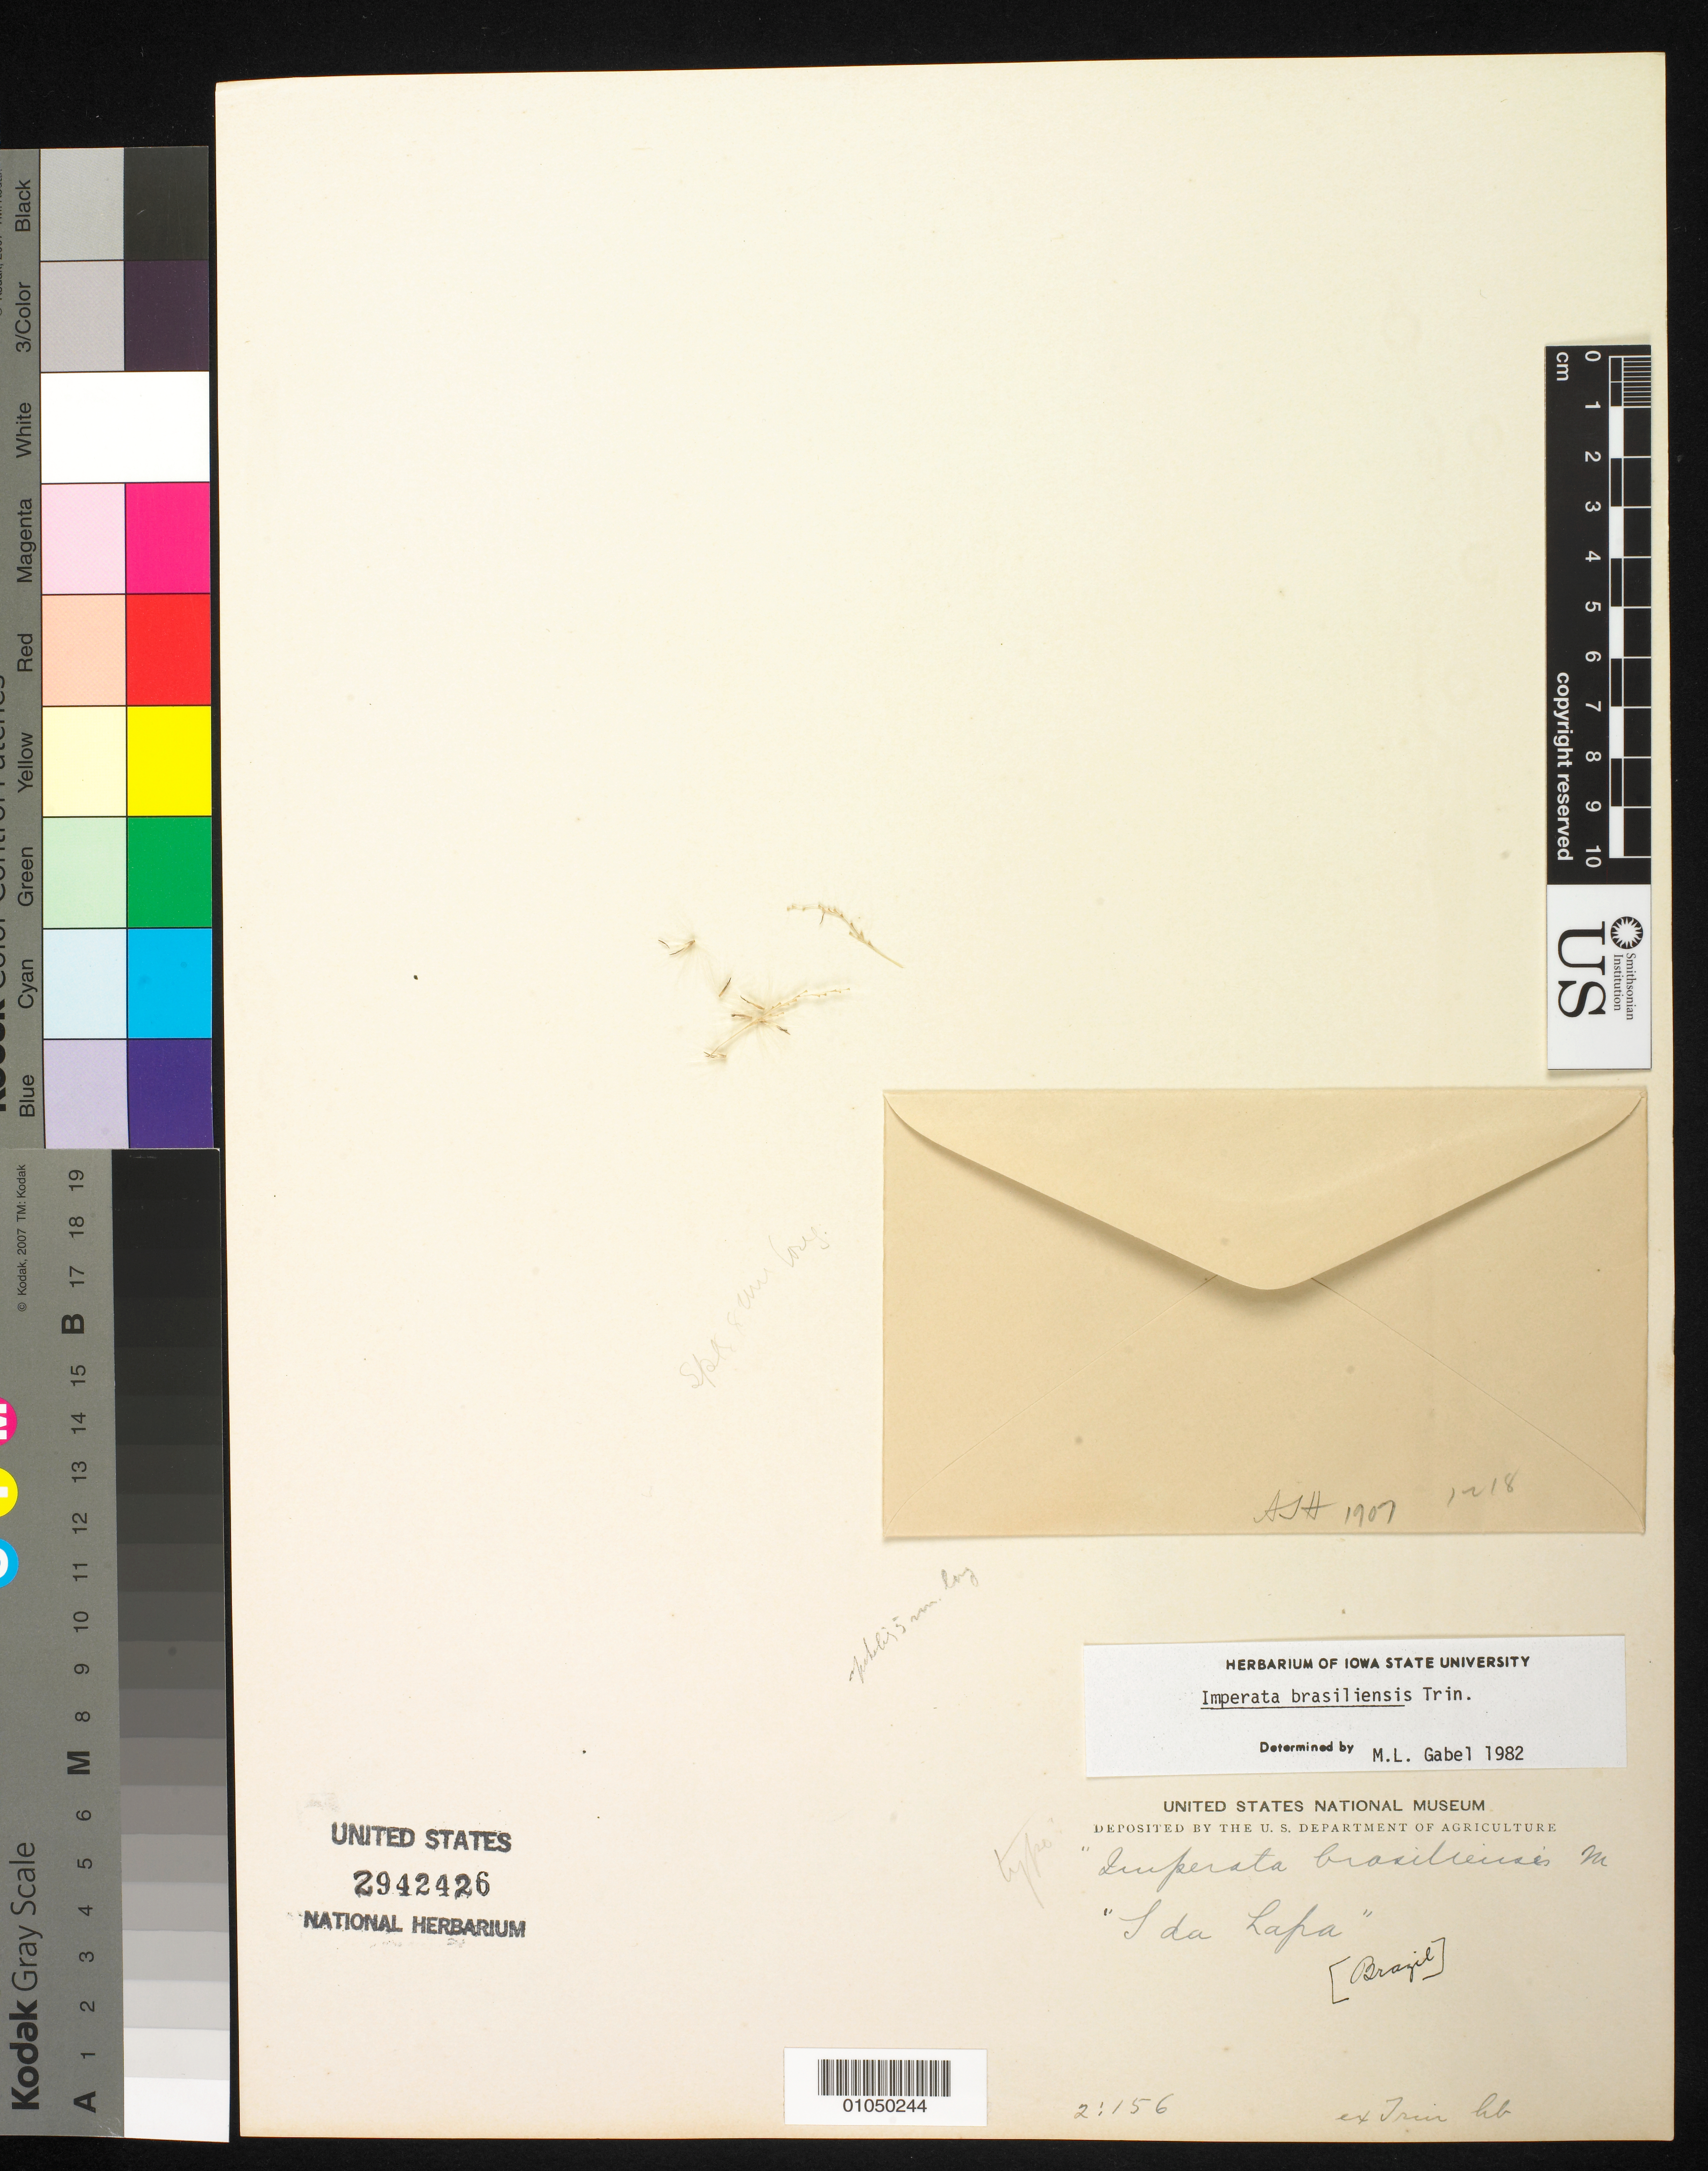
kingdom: Plantae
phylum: Tracheophyta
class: Liliopsida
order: Poales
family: Poaceae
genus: Imperata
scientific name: Imperata brasiliensis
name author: Trin.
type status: Possible Type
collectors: ex herb. Trinius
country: Brazil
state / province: Minas Gerais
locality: S. da Lapa [Serra da Lapa]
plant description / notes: Fragmentary material of type specimen ex herb. Trin. Type collected by Riedel, but that name does not appear on material.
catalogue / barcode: US 2942426